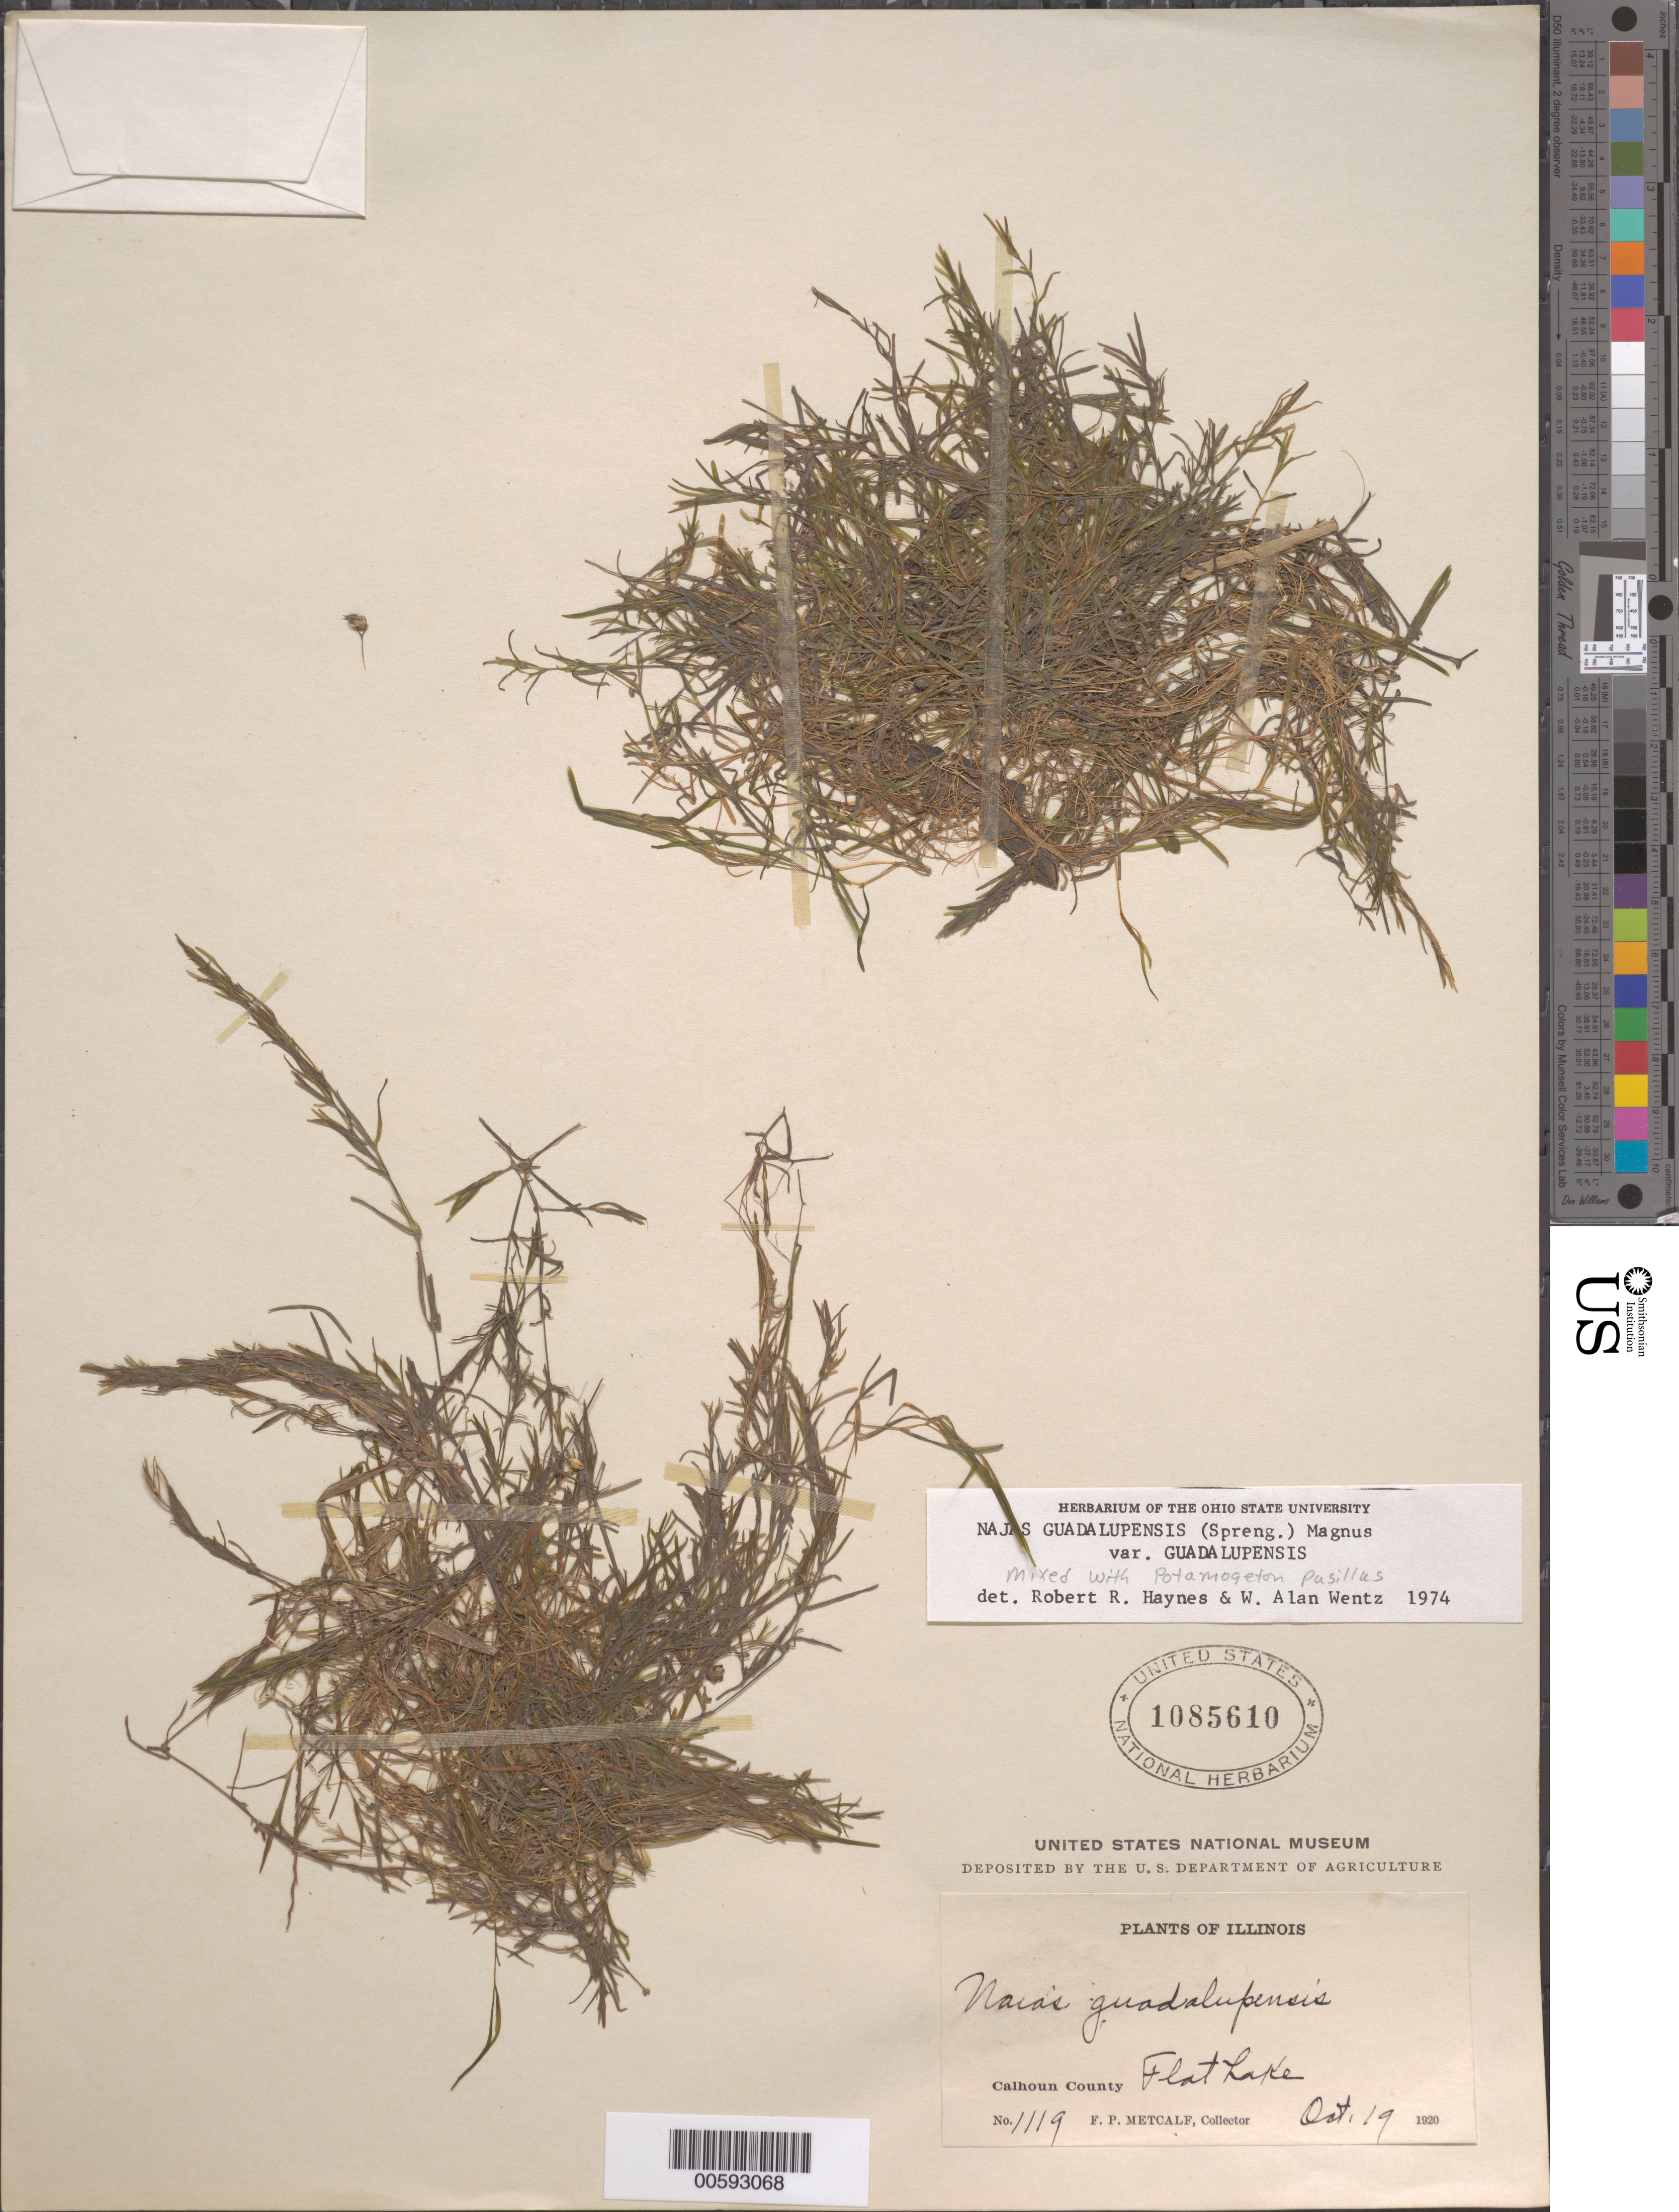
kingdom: Plantae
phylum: Tracheophyta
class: Liliopsida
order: Alismatales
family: Hydrocharitaceae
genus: Najas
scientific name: Najas guadalupensis var. guadalupensis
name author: (Spreng.) Magnus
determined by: Haynes, R. R.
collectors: F. P. Metcalf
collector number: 1119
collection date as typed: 19 Oct 1920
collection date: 1920-10-19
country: United States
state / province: Illinois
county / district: Calhoun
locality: Flat Lake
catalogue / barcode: US 1085610